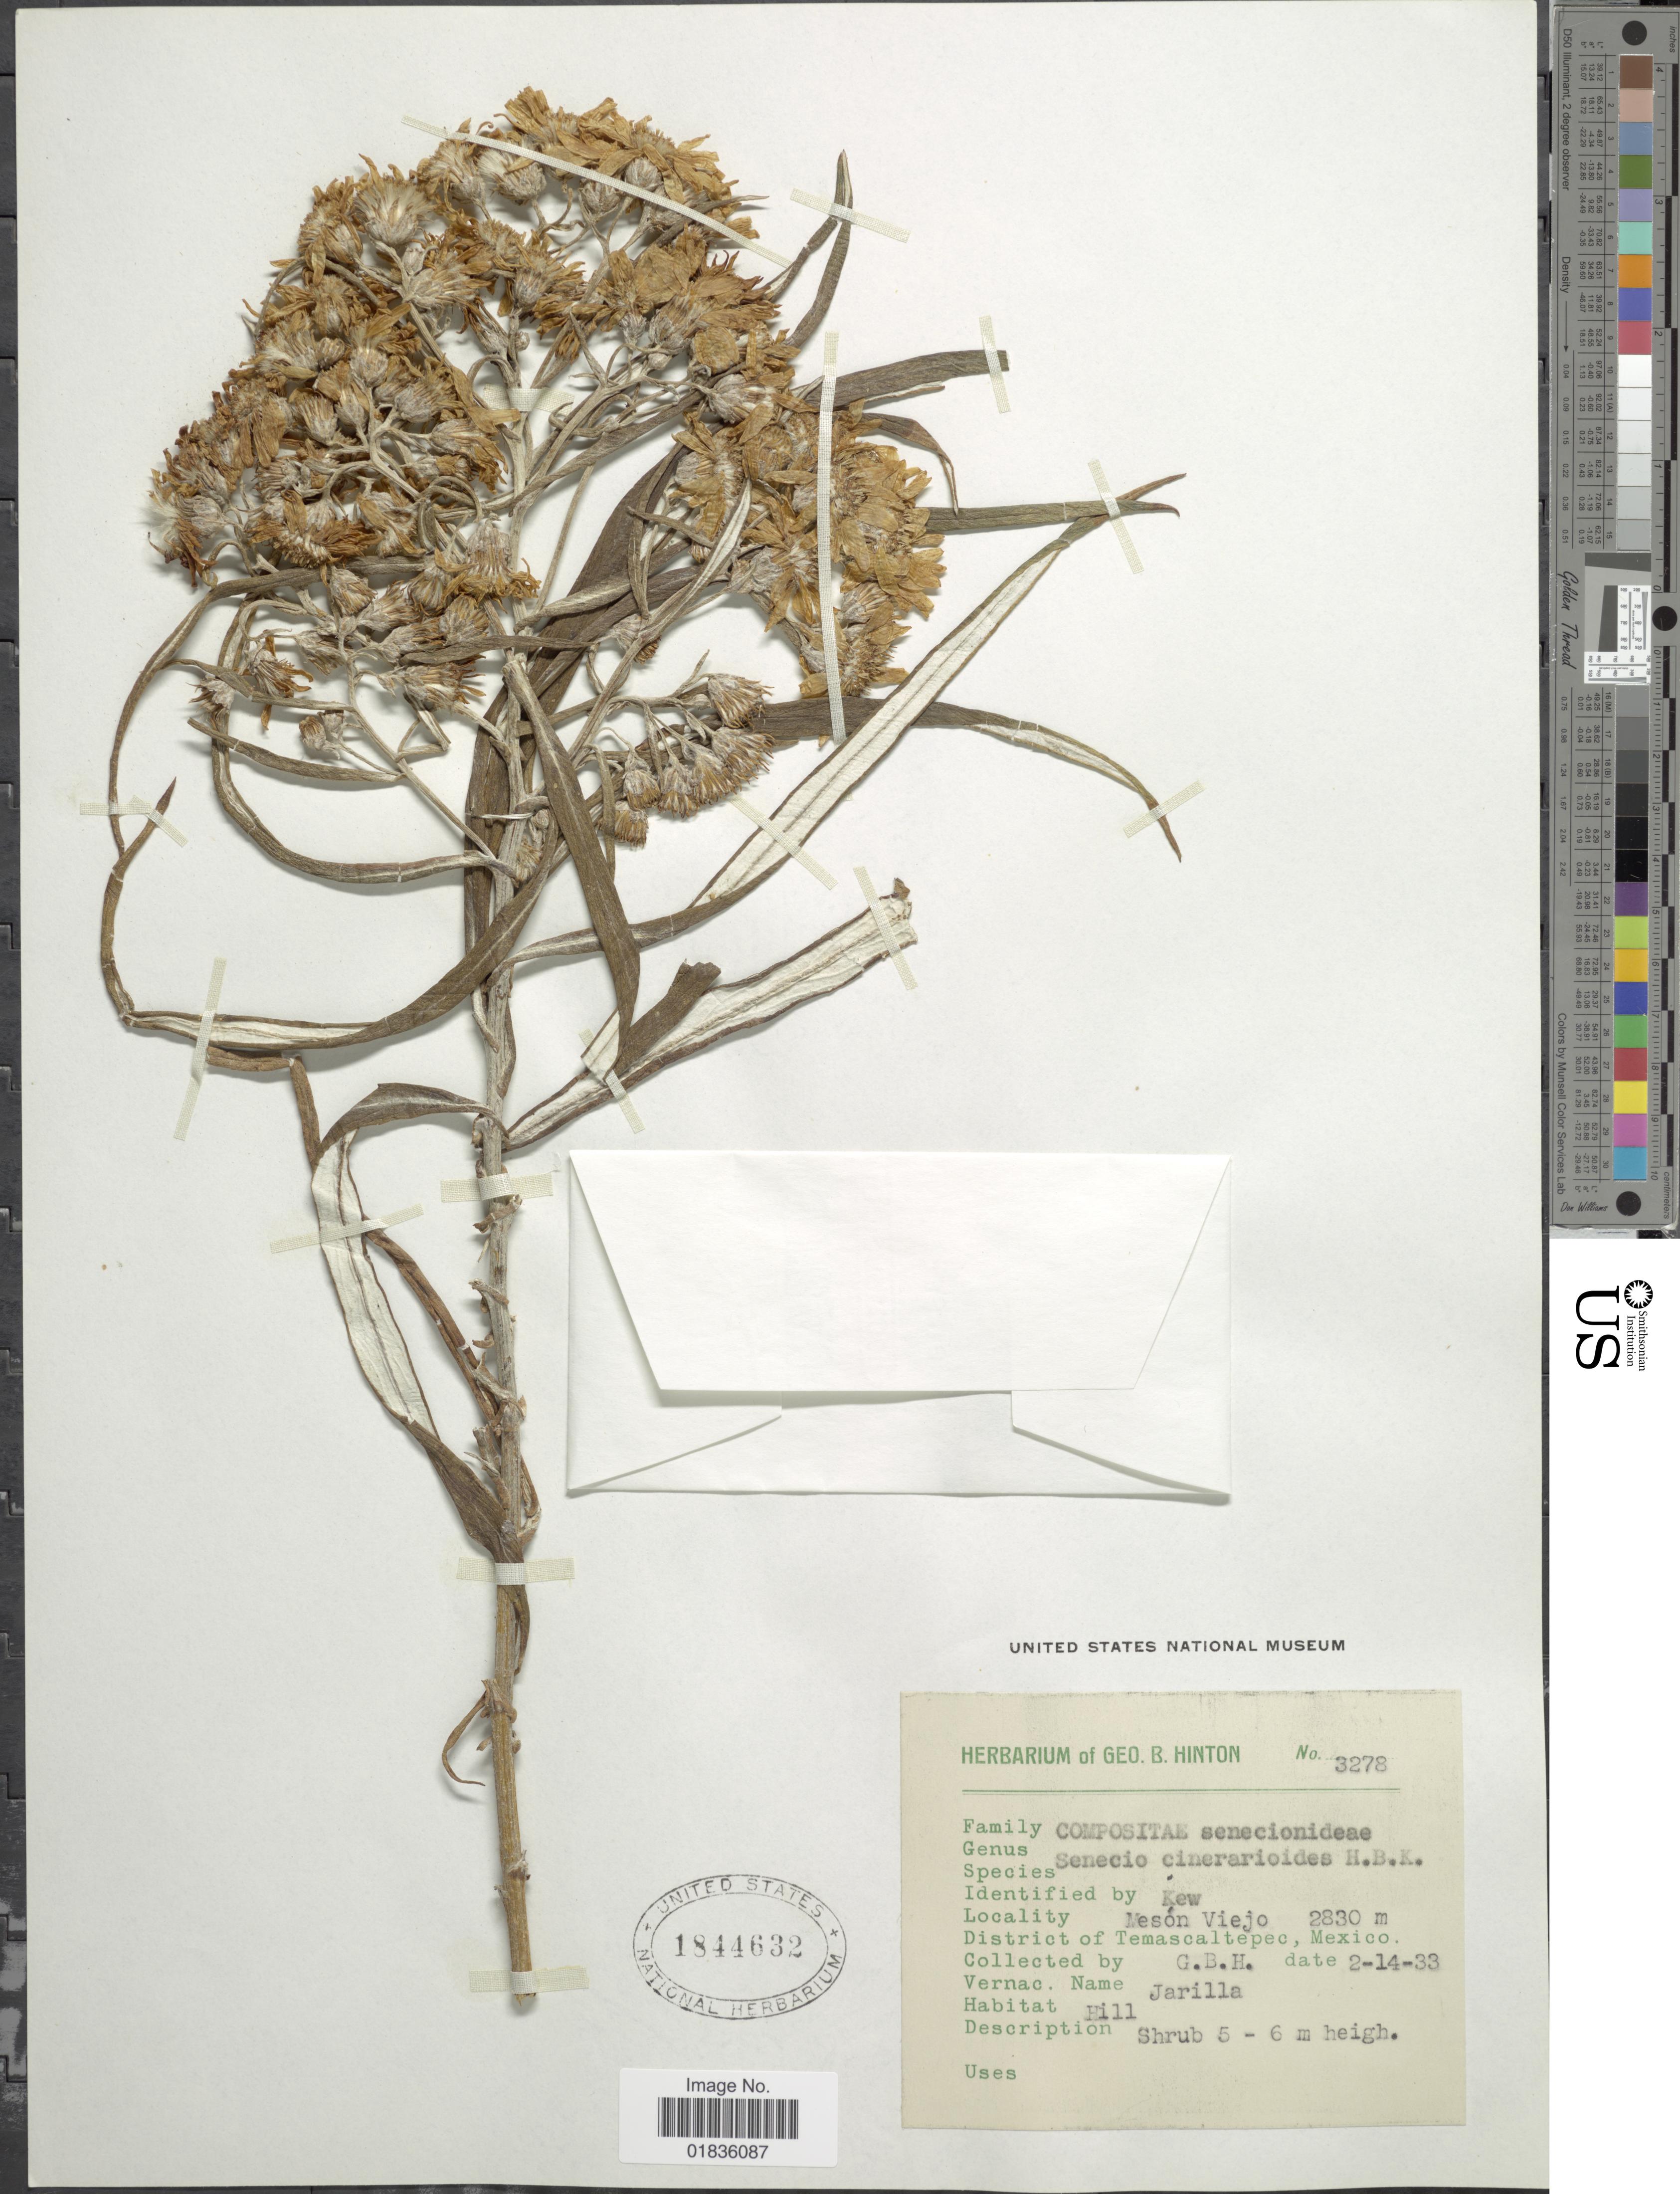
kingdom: Plantae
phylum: Tracheophyta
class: Magnoliopsida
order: Asterales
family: Asteraceae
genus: Senecio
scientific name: Senecio cinerarioides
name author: Kunth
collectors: G. B. Hinton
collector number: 3278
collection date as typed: Transcribed d/m/y: 14/2/33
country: Mexico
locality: Meson Viejo, District Temascaltepec, Mexico.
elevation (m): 2830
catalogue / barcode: US 1844632